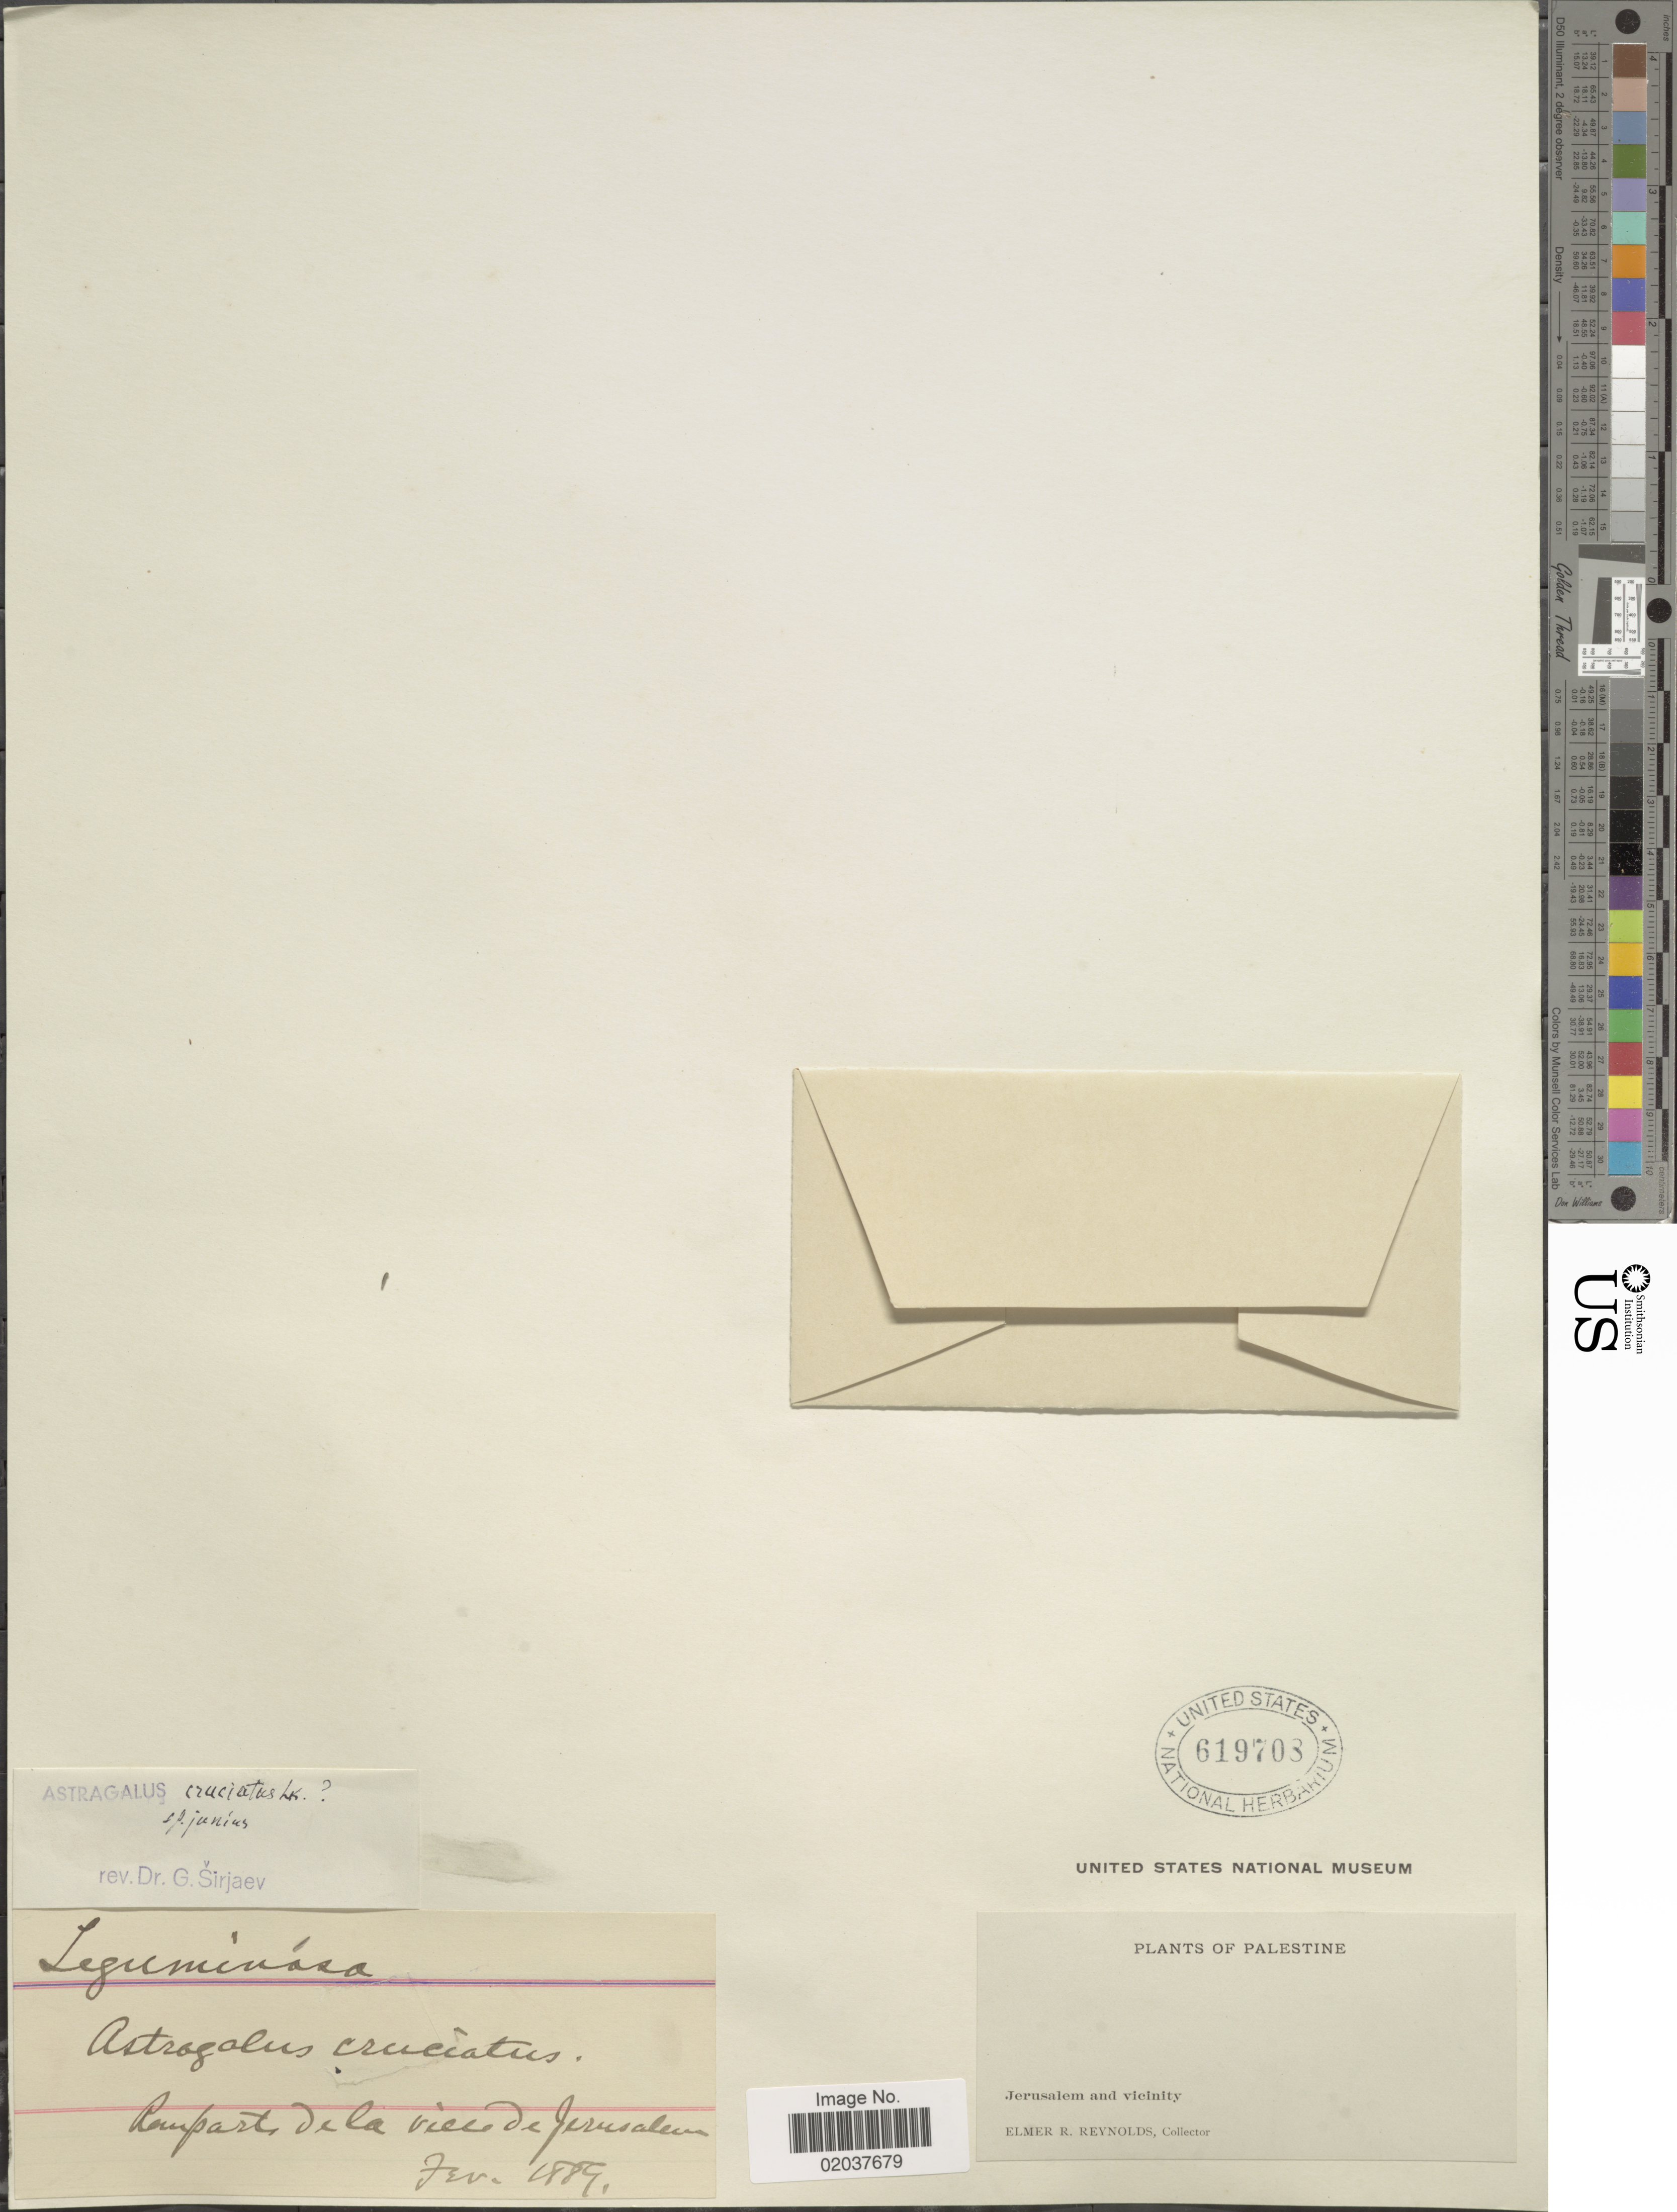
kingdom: Plantae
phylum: Tracheophyta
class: Magnoliopsida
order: Fabales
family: Fabaceae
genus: Astragalus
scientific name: Astragalus asterias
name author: Steven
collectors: E. Reynolds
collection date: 1889-02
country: Israel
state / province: Jerusalem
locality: Palestine Jerusalem and vicinity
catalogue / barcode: US 619708